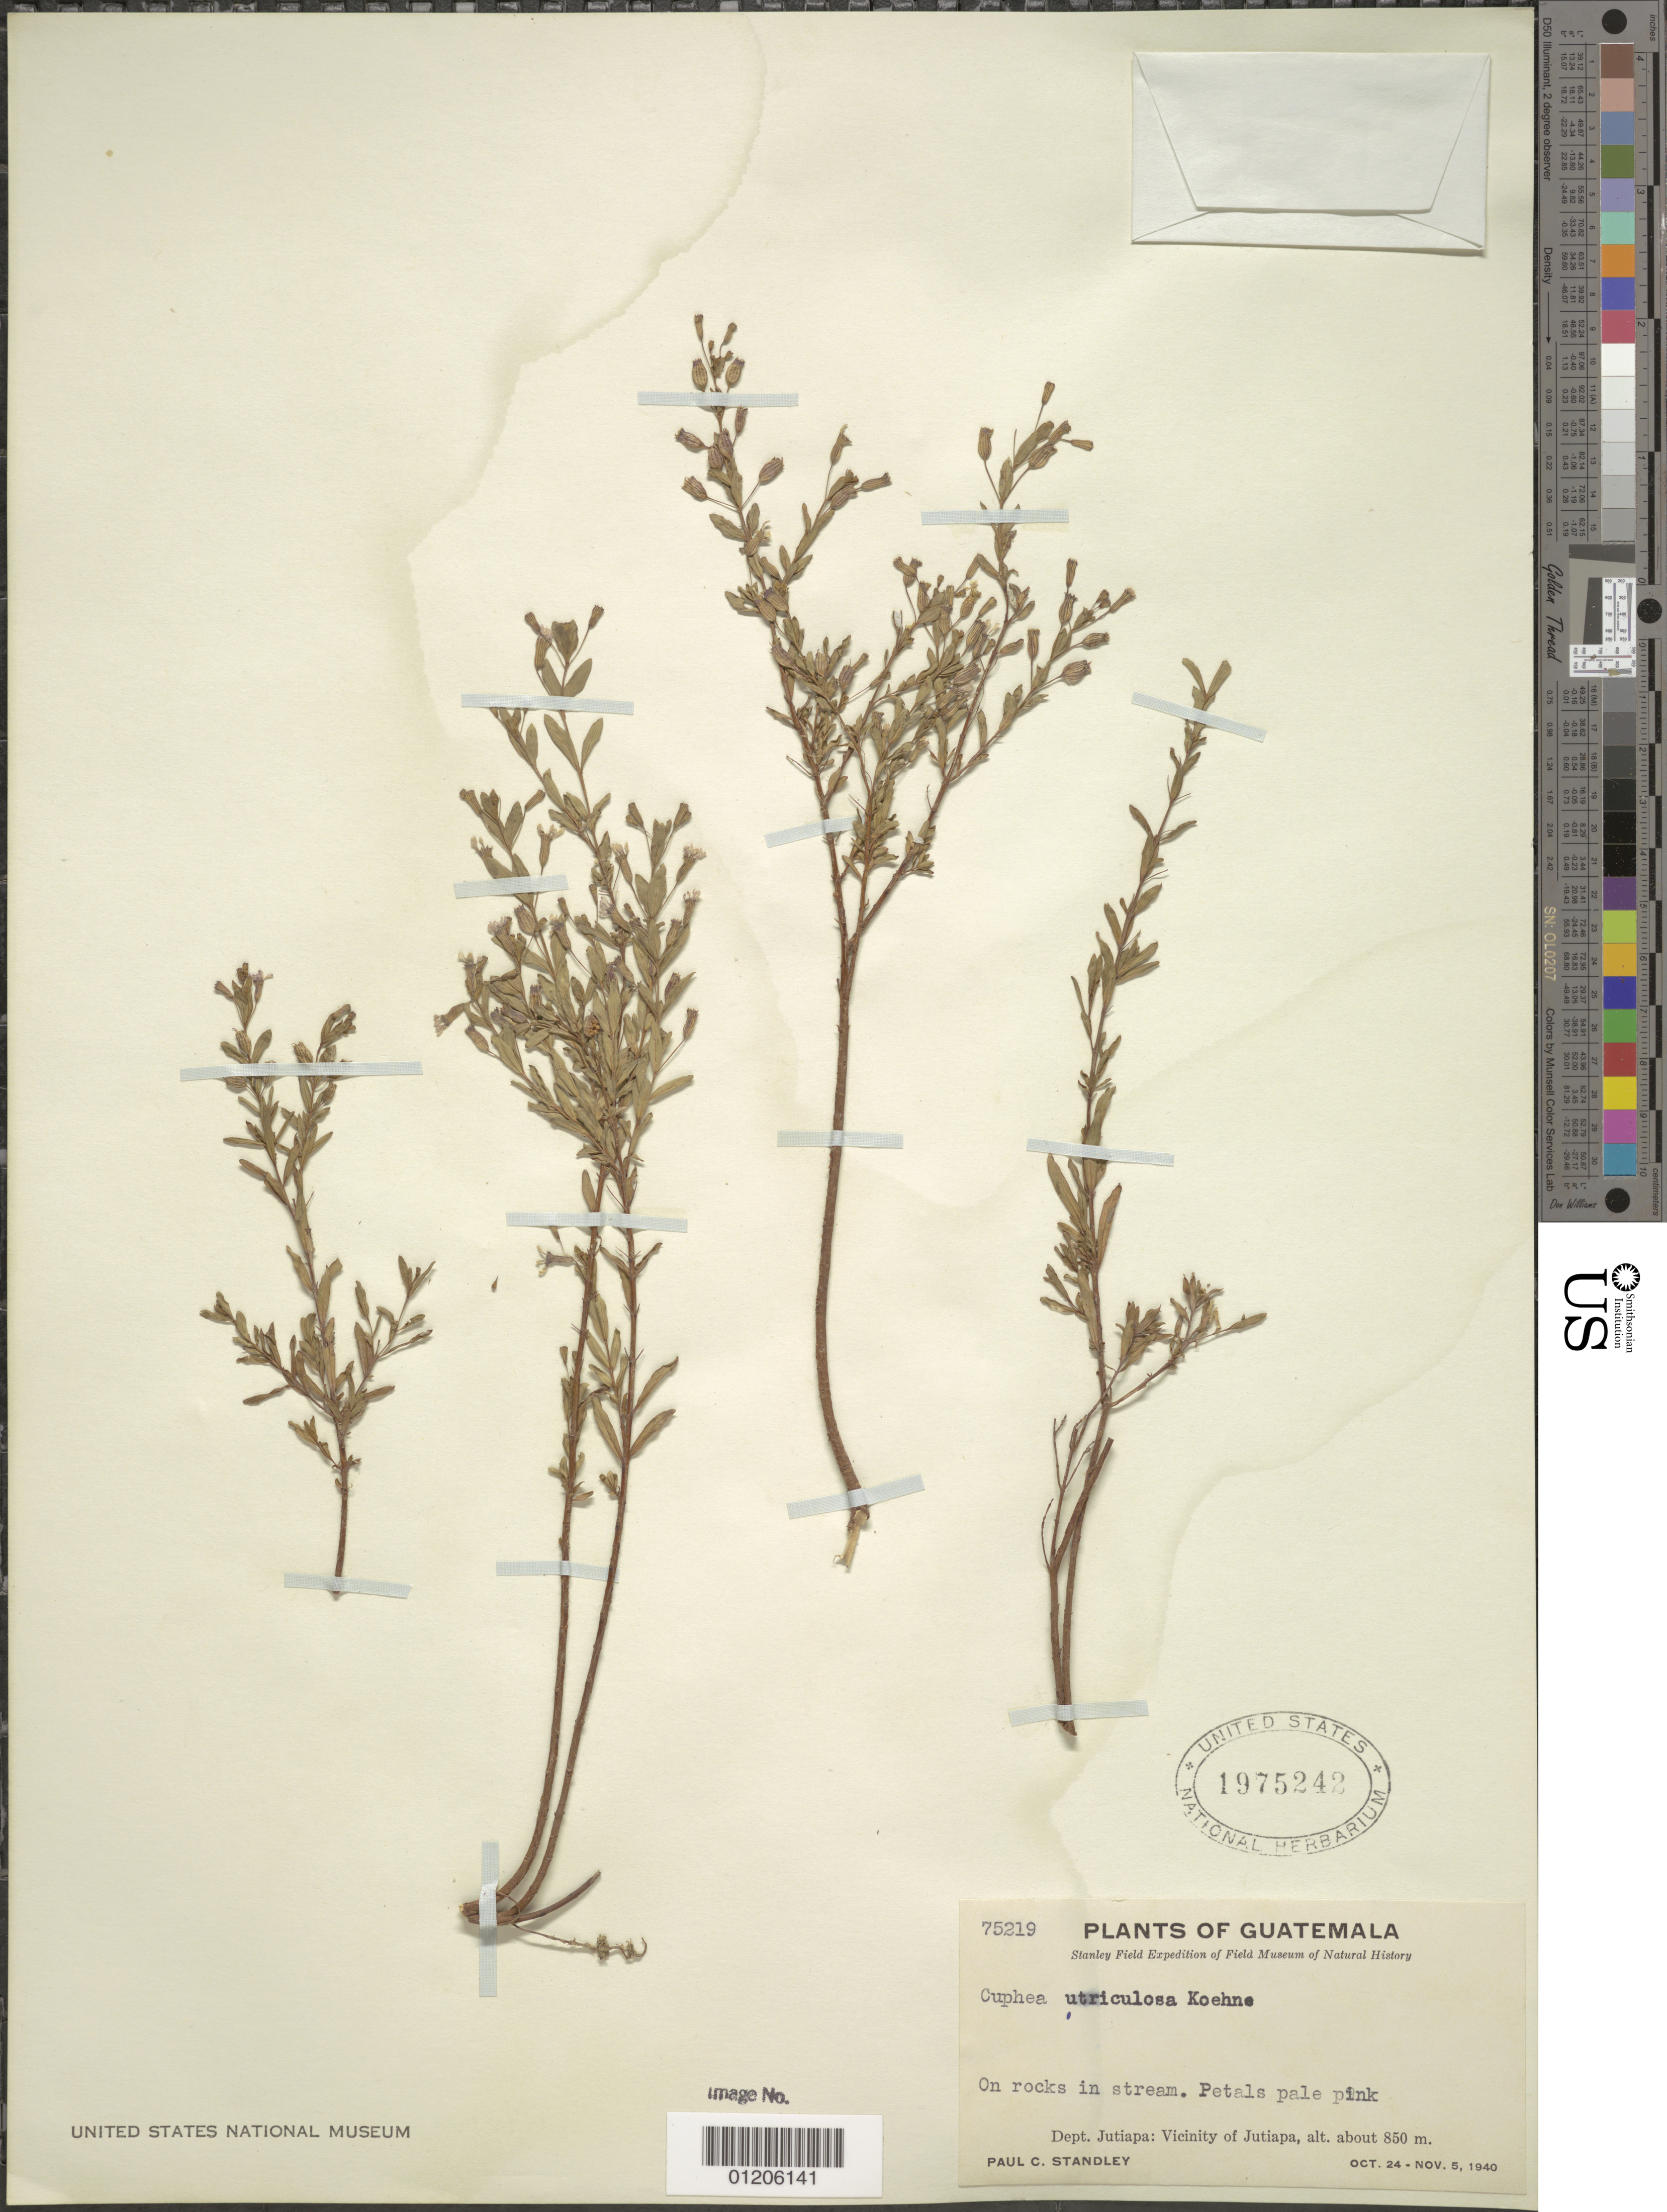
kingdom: Plantae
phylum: Tracheophyta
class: Magnoliopsida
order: Myrtales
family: Lythraceae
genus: Cuphea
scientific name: Cuphea utriculosa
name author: Koehne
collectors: P. C. Standley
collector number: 75219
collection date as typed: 24 Oct 1940 to 05 Nov 1940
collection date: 1940-10-24/1940-11-05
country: Guatemala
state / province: Jutiapa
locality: Vicinity of Jutiapa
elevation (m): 850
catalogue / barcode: US 1975242